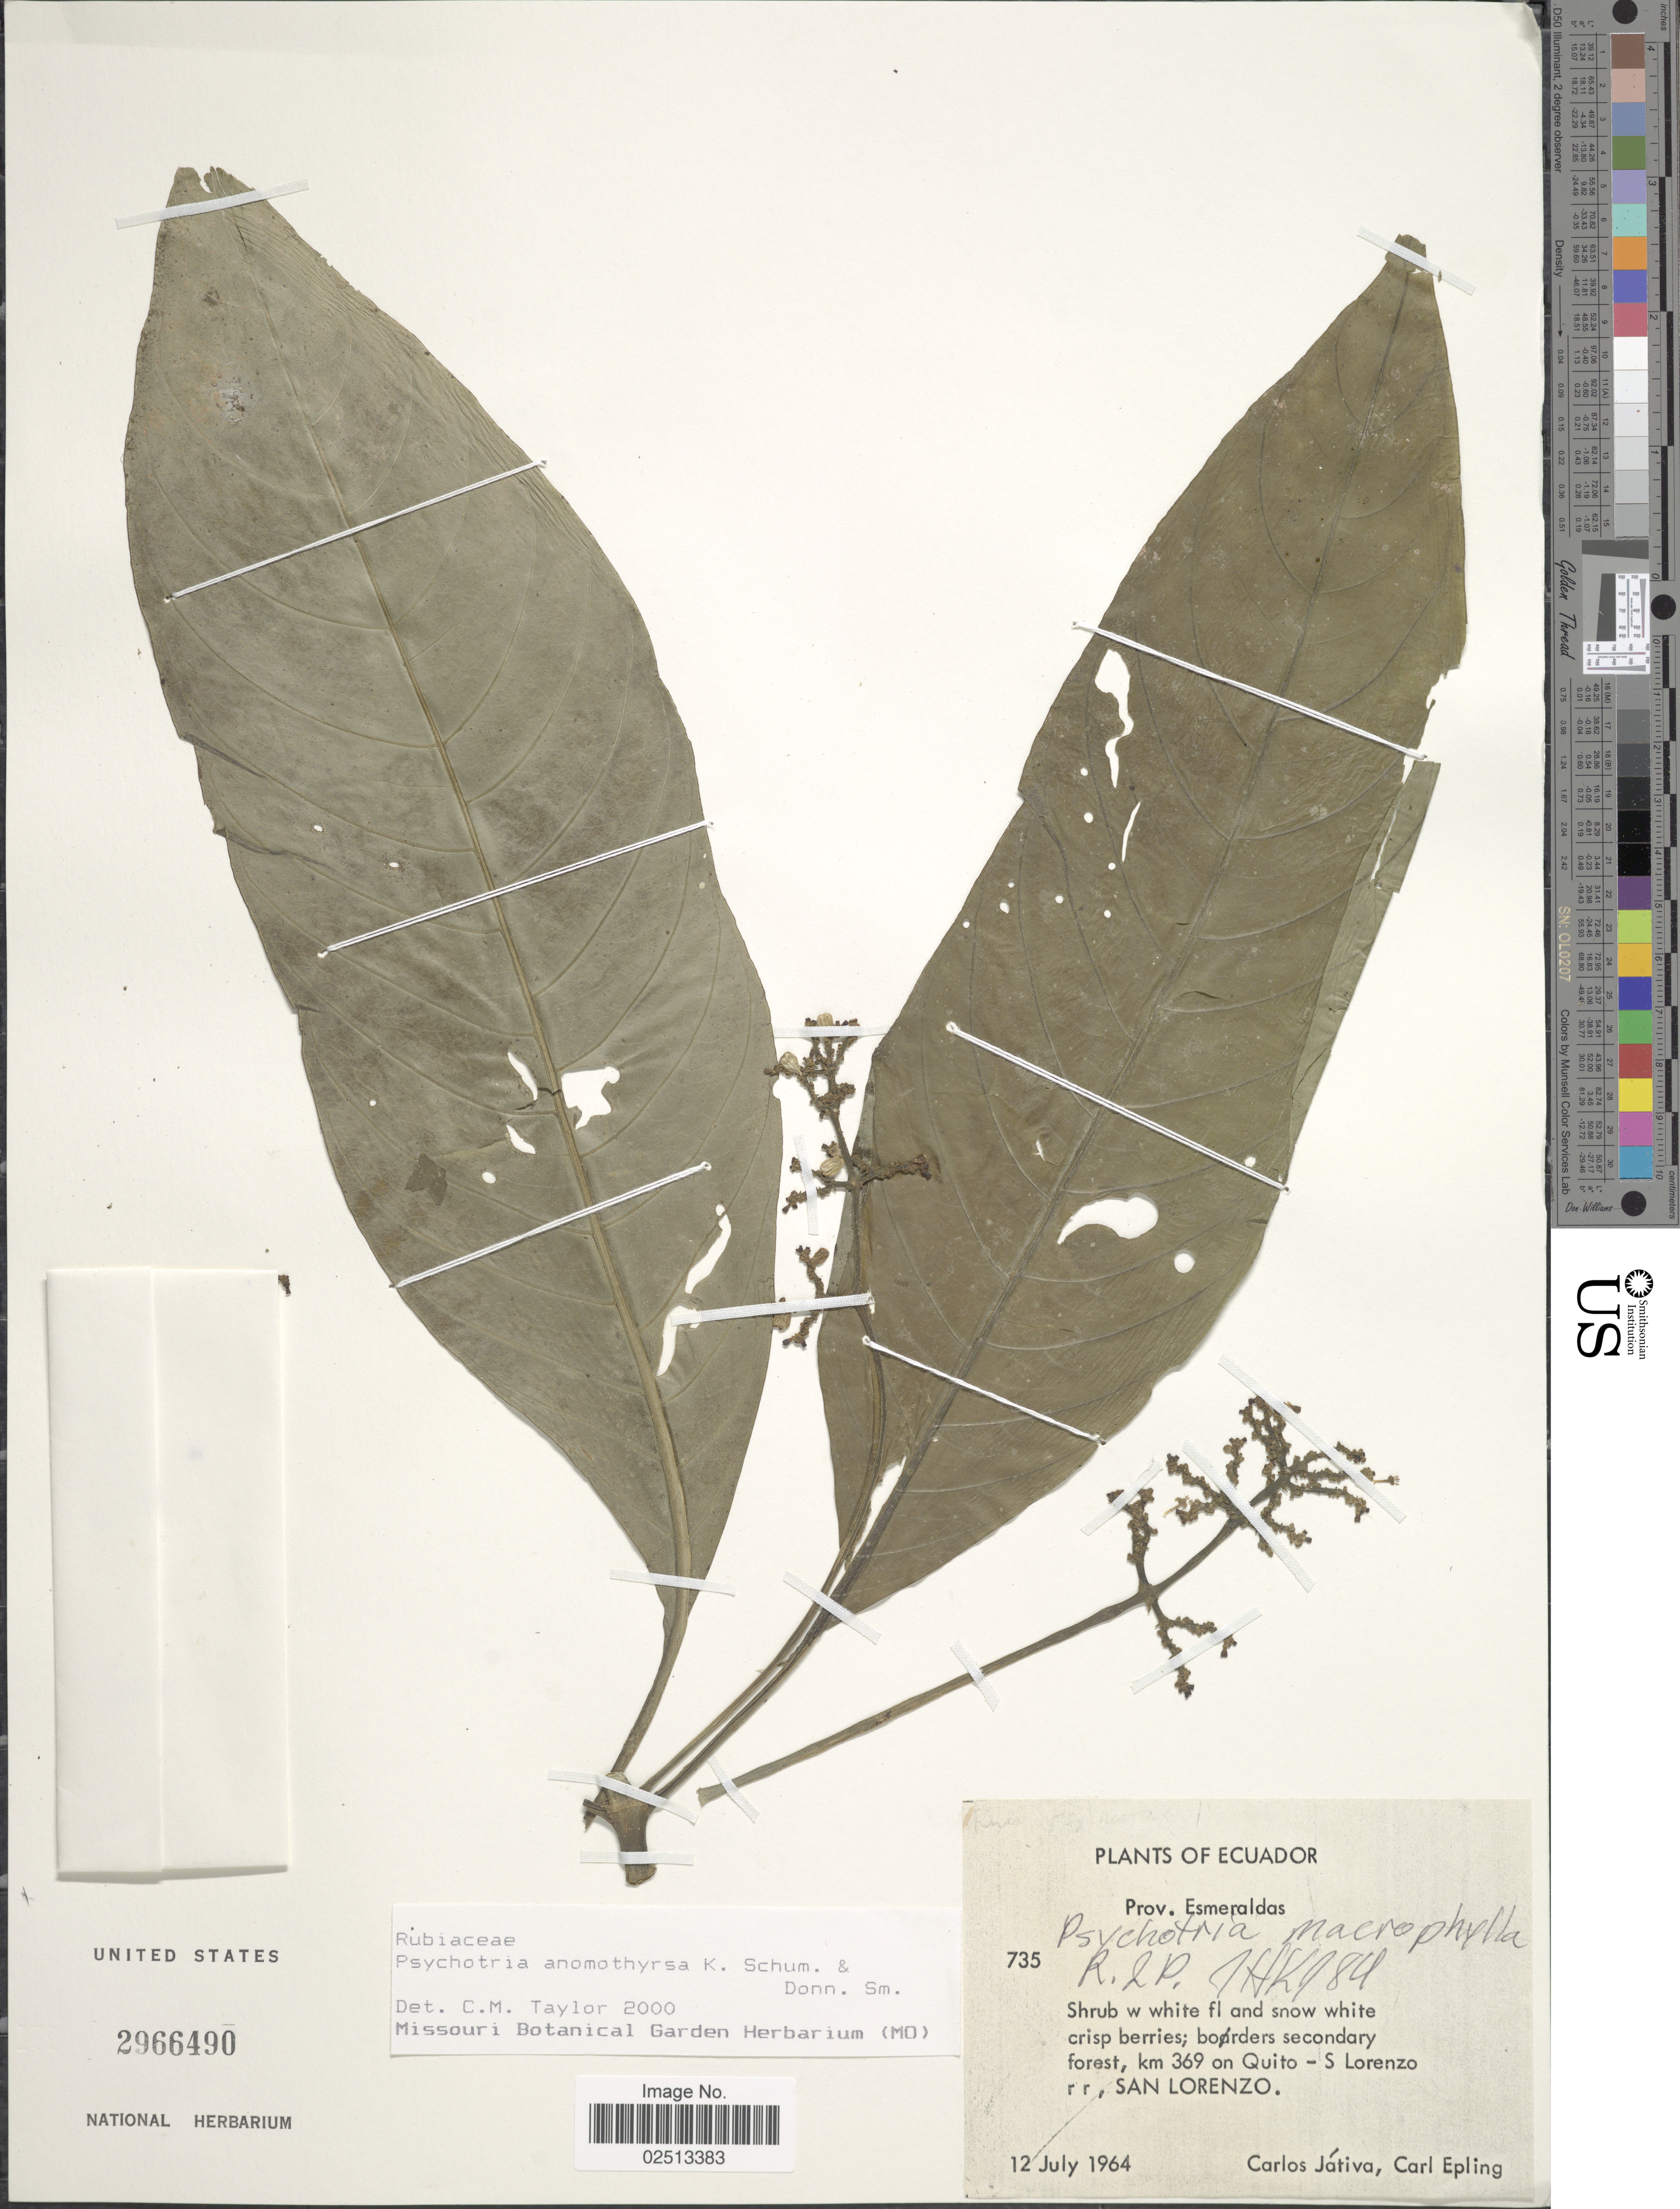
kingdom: Plantae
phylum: Tracheophyta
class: Magnoliopsida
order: Gentianales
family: Rubiaceae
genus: Psychotria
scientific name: Psychotria anomothyrsa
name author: K. Schum. & Donn. Sm. in Donn. Sm.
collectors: C. D. Játiva & C. C. Epling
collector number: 735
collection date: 1964-07-12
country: Ecuador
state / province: Esmeraldas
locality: Borders secondary forest, km 369 on Quito - S Lorenzo r r, San Lorenzo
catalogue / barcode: US 2966490